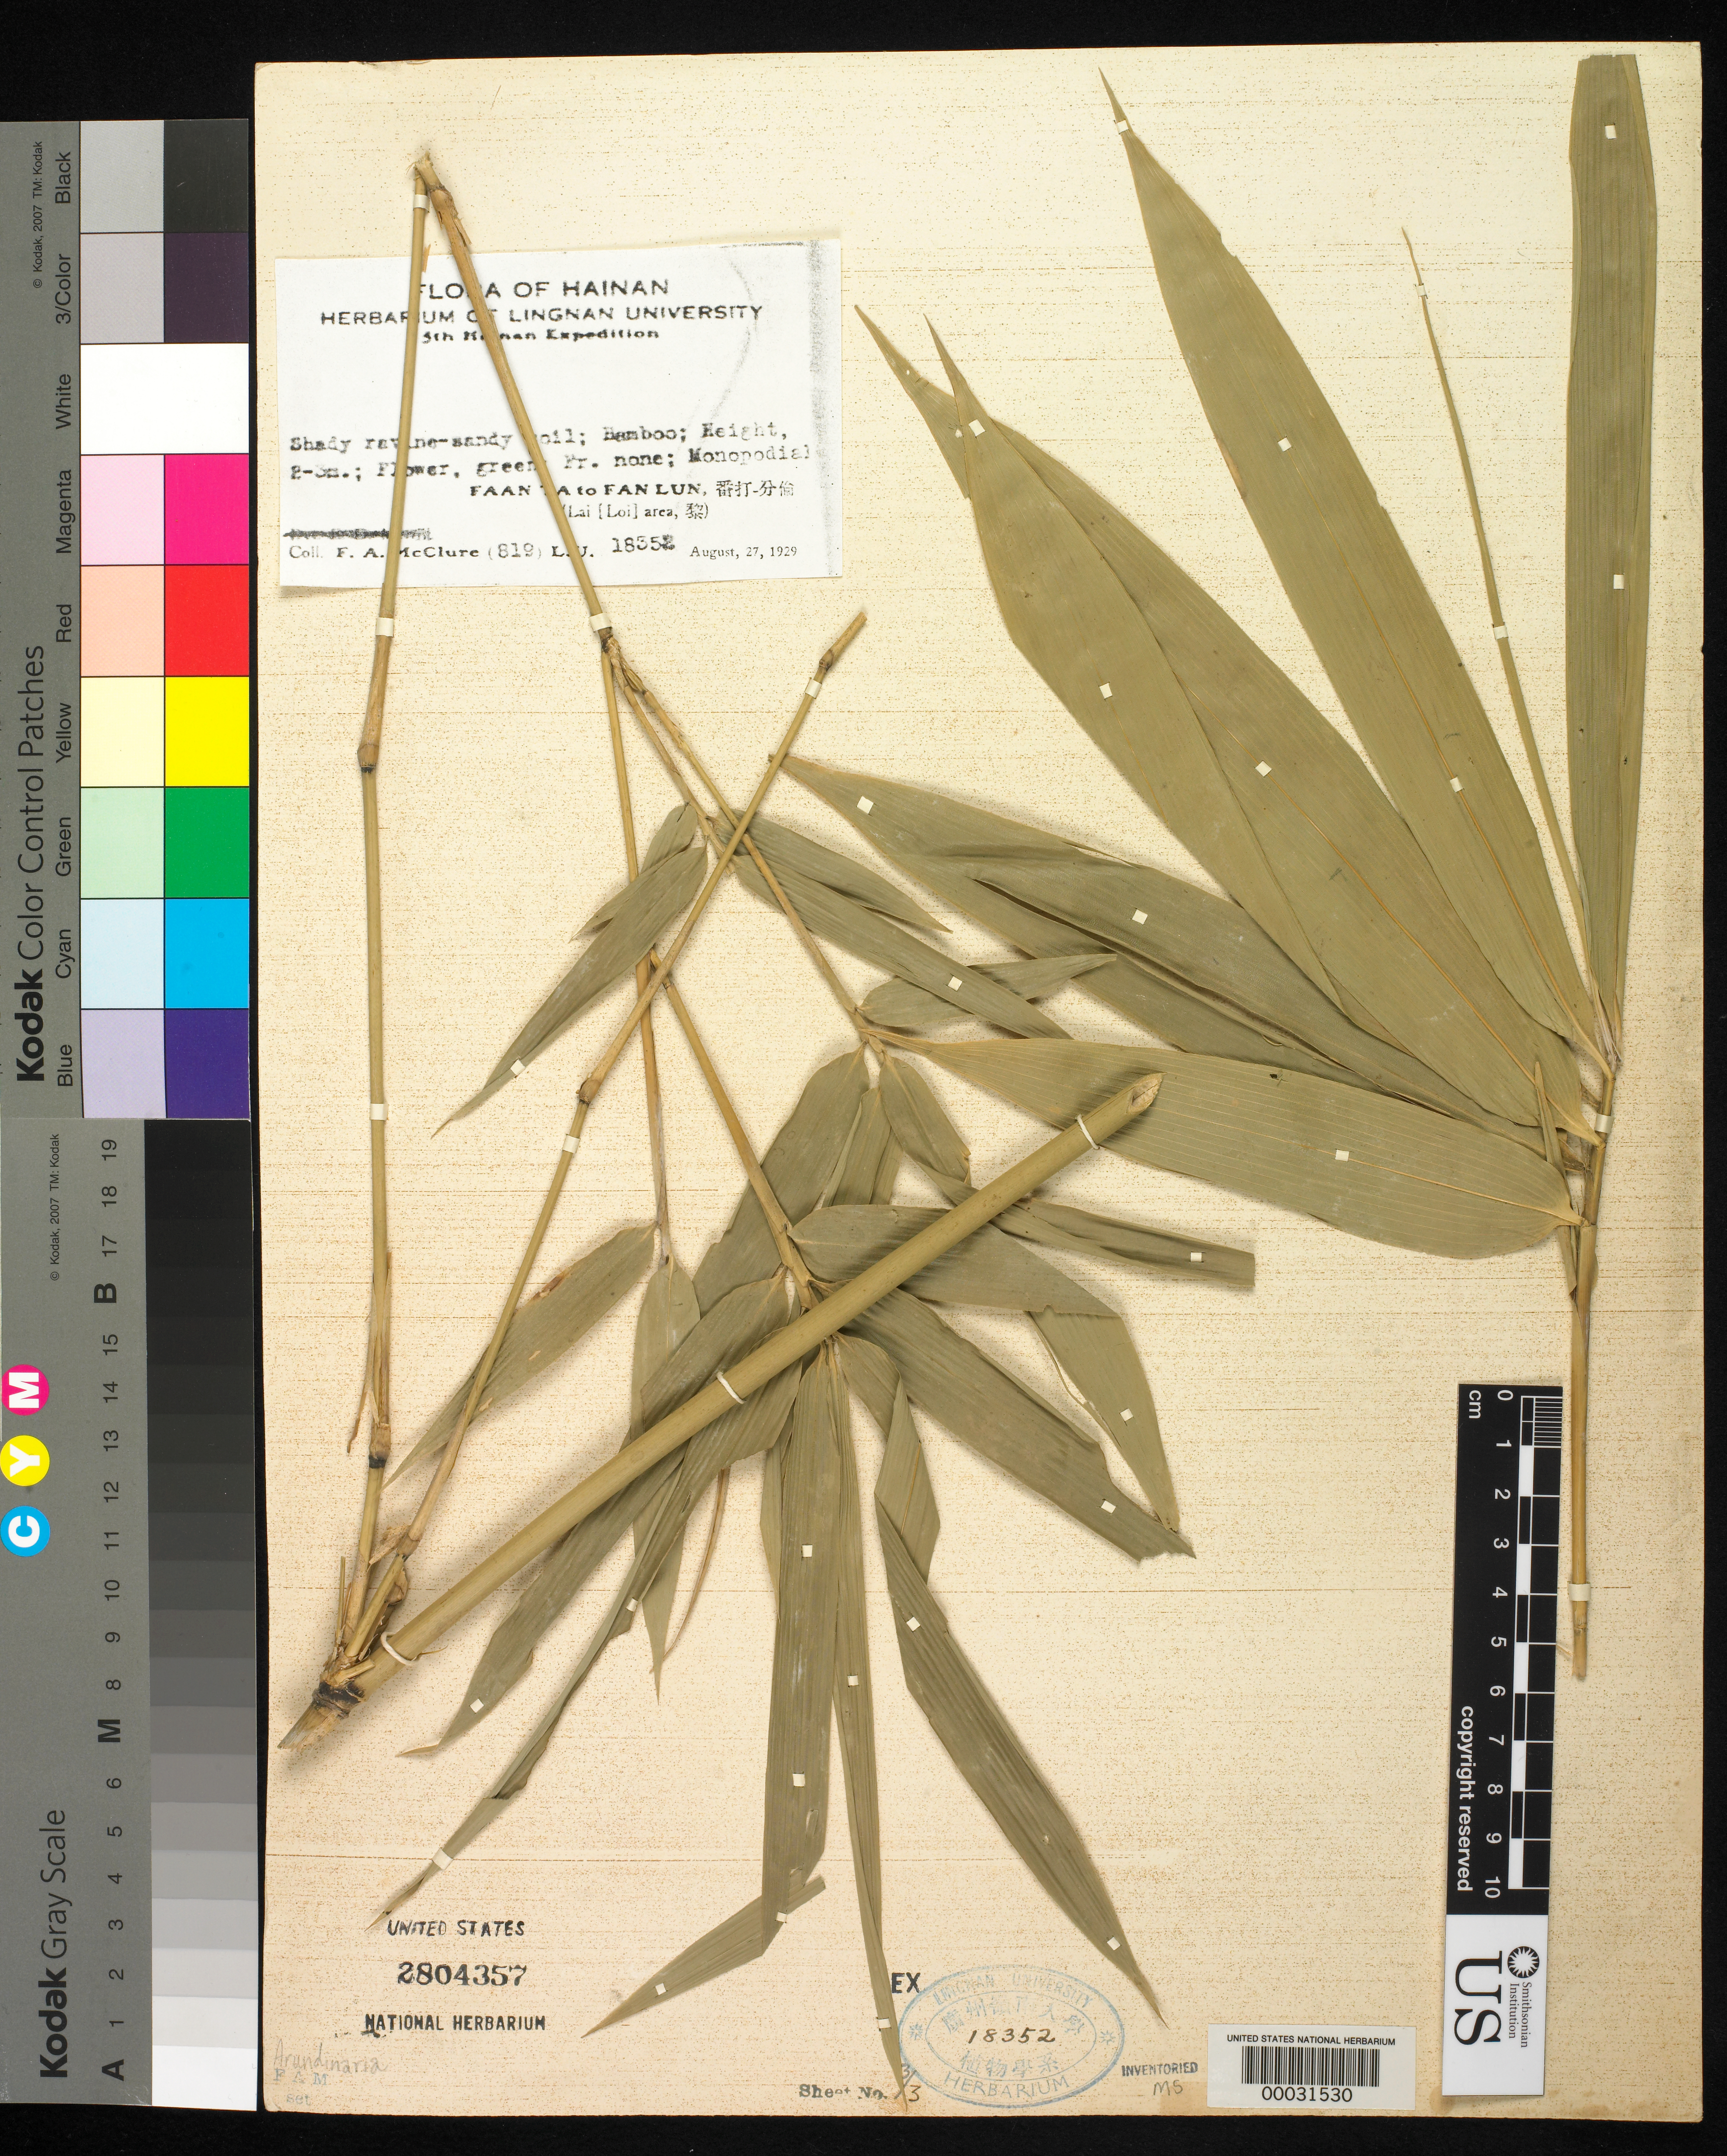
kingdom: Plantae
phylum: Tracheophyta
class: Liliopsida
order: Poales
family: Poaceae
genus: Semiarundinaria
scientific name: Semiarundinaria scopula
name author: McClure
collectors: F. A. McClure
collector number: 819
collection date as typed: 27 Aug 1929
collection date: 1929-08-27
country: China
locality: Faan ta, fan lun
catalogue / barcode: US 2804357